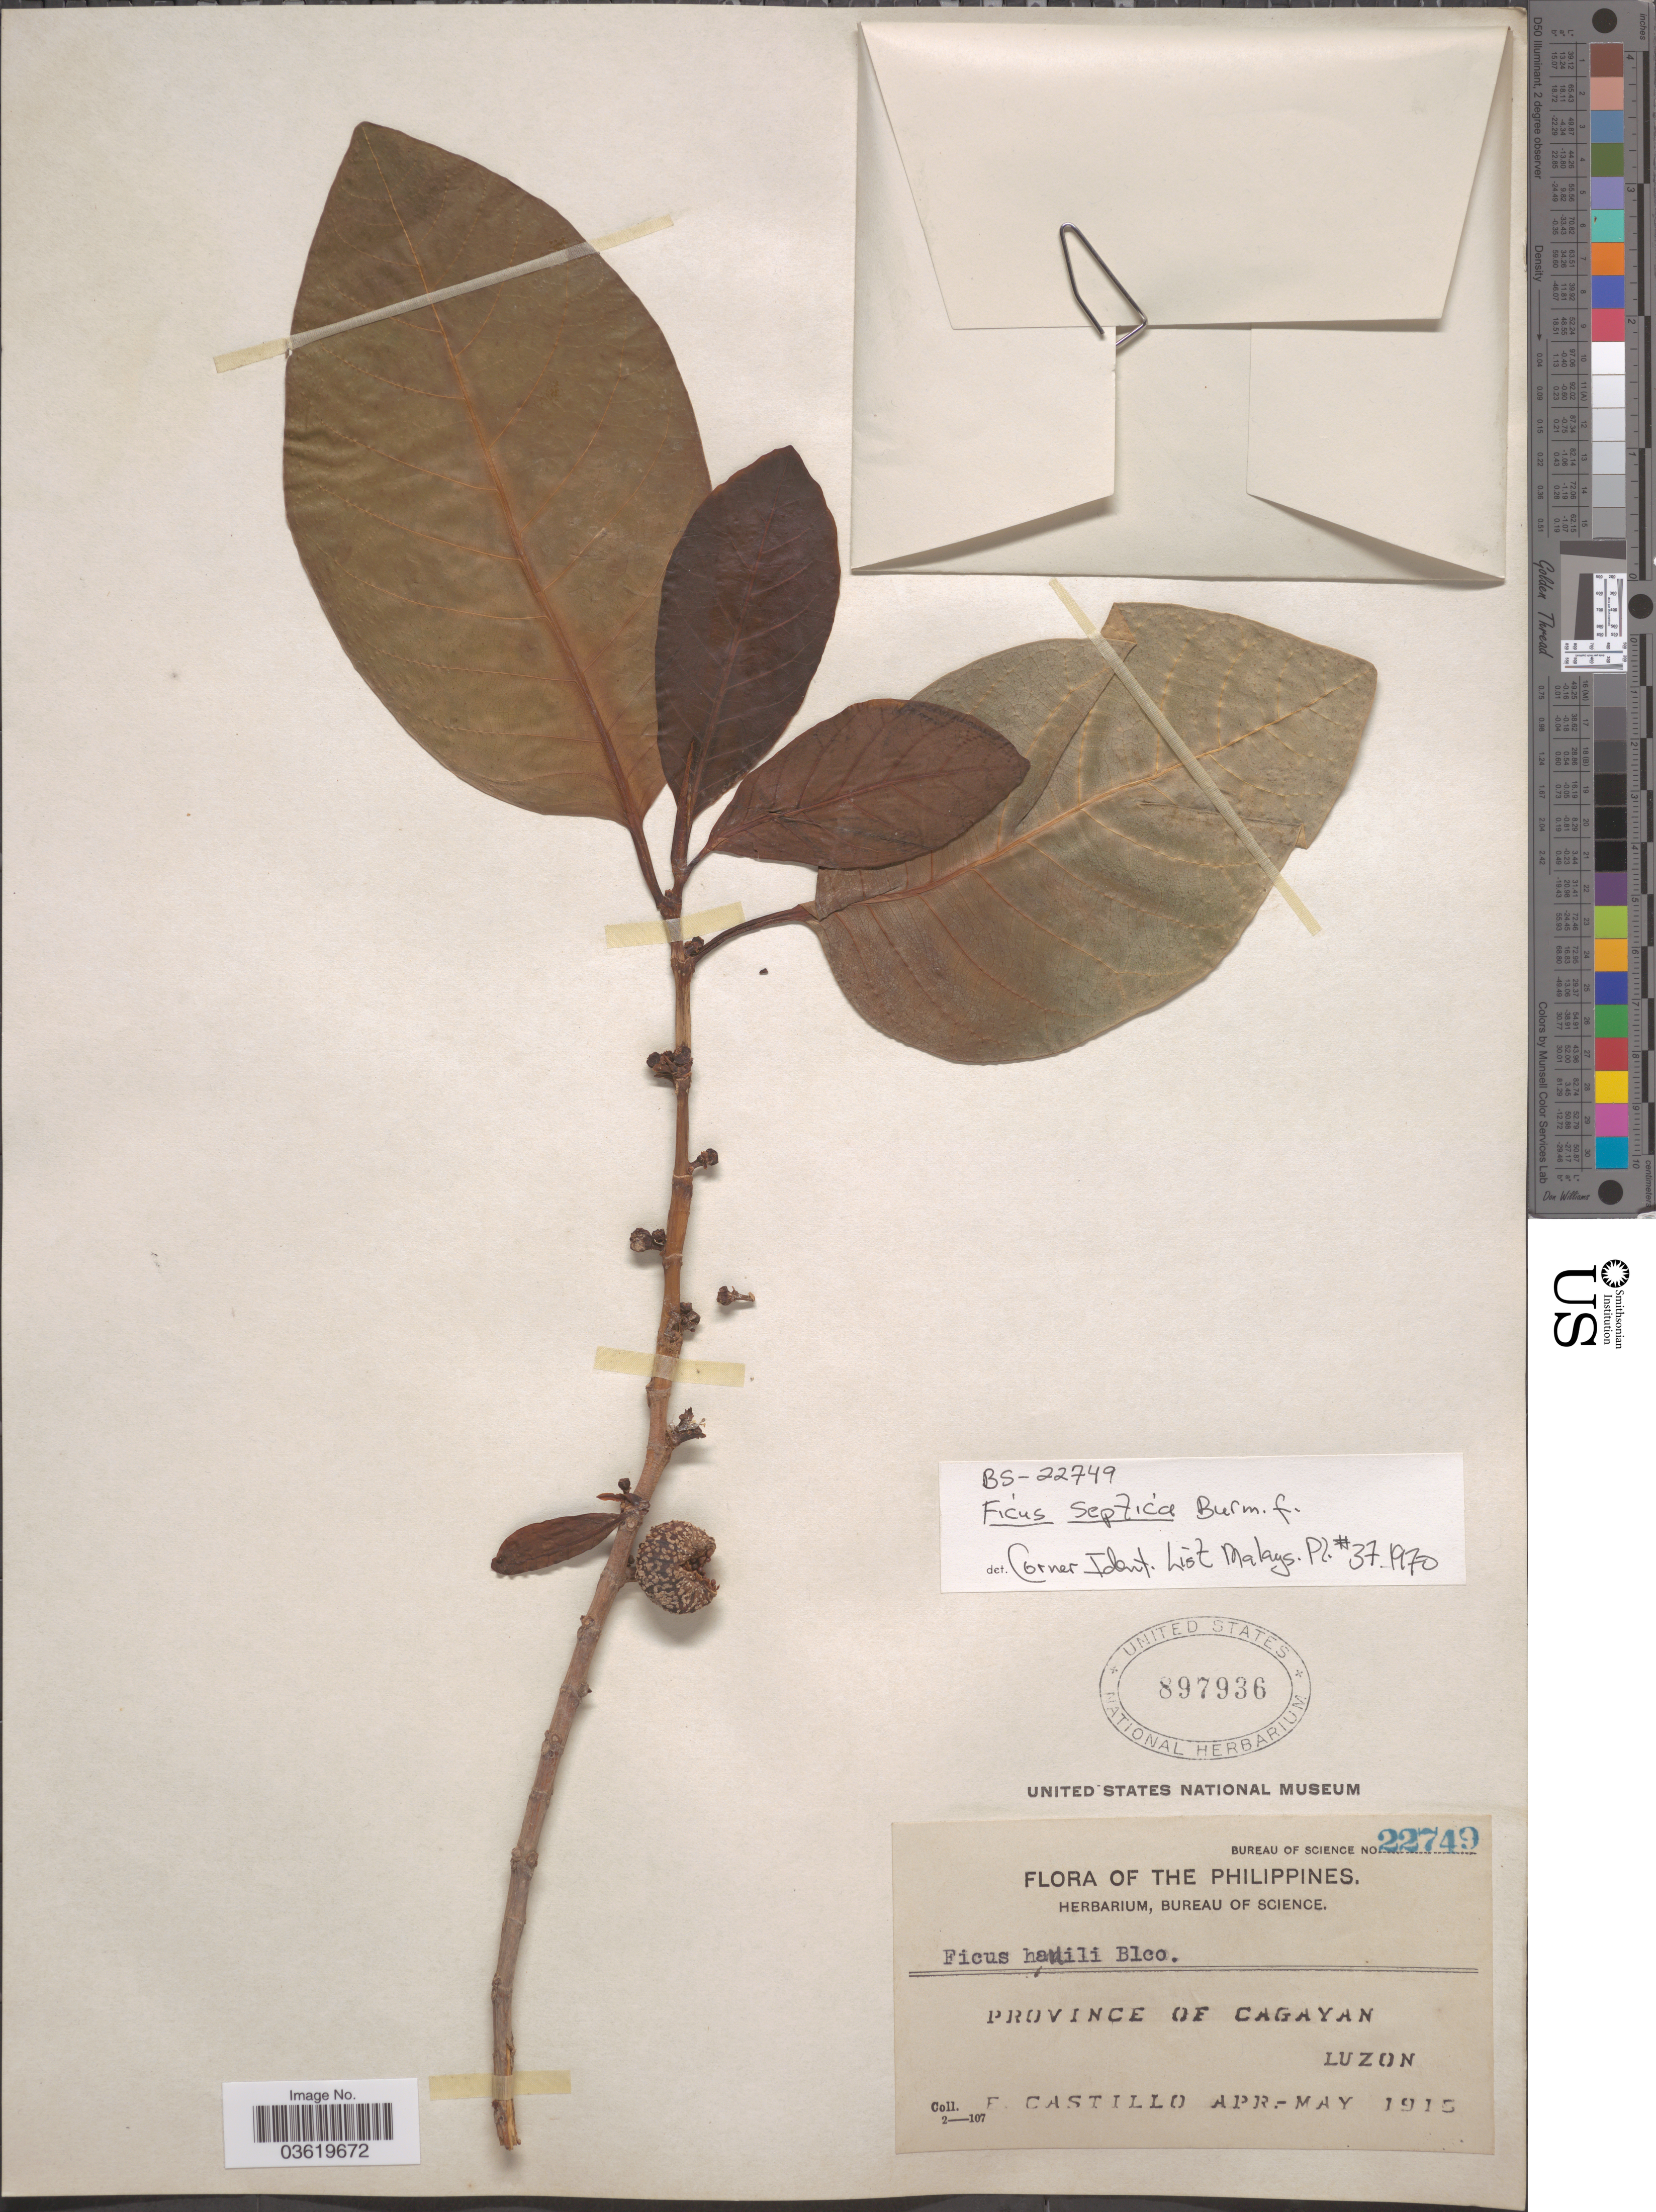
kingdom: Plantae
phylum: Tracheophyta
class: Magnoliopsida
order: Rosales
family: Moraceae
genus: Ficus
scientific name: Ficus septica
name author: Burm. f.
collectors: E. Castillo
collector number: Bureau of Science 22749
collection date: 1915-04/1915-05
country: Philippines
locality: Province of Cagayan. Luzon.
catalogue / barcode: US 897936